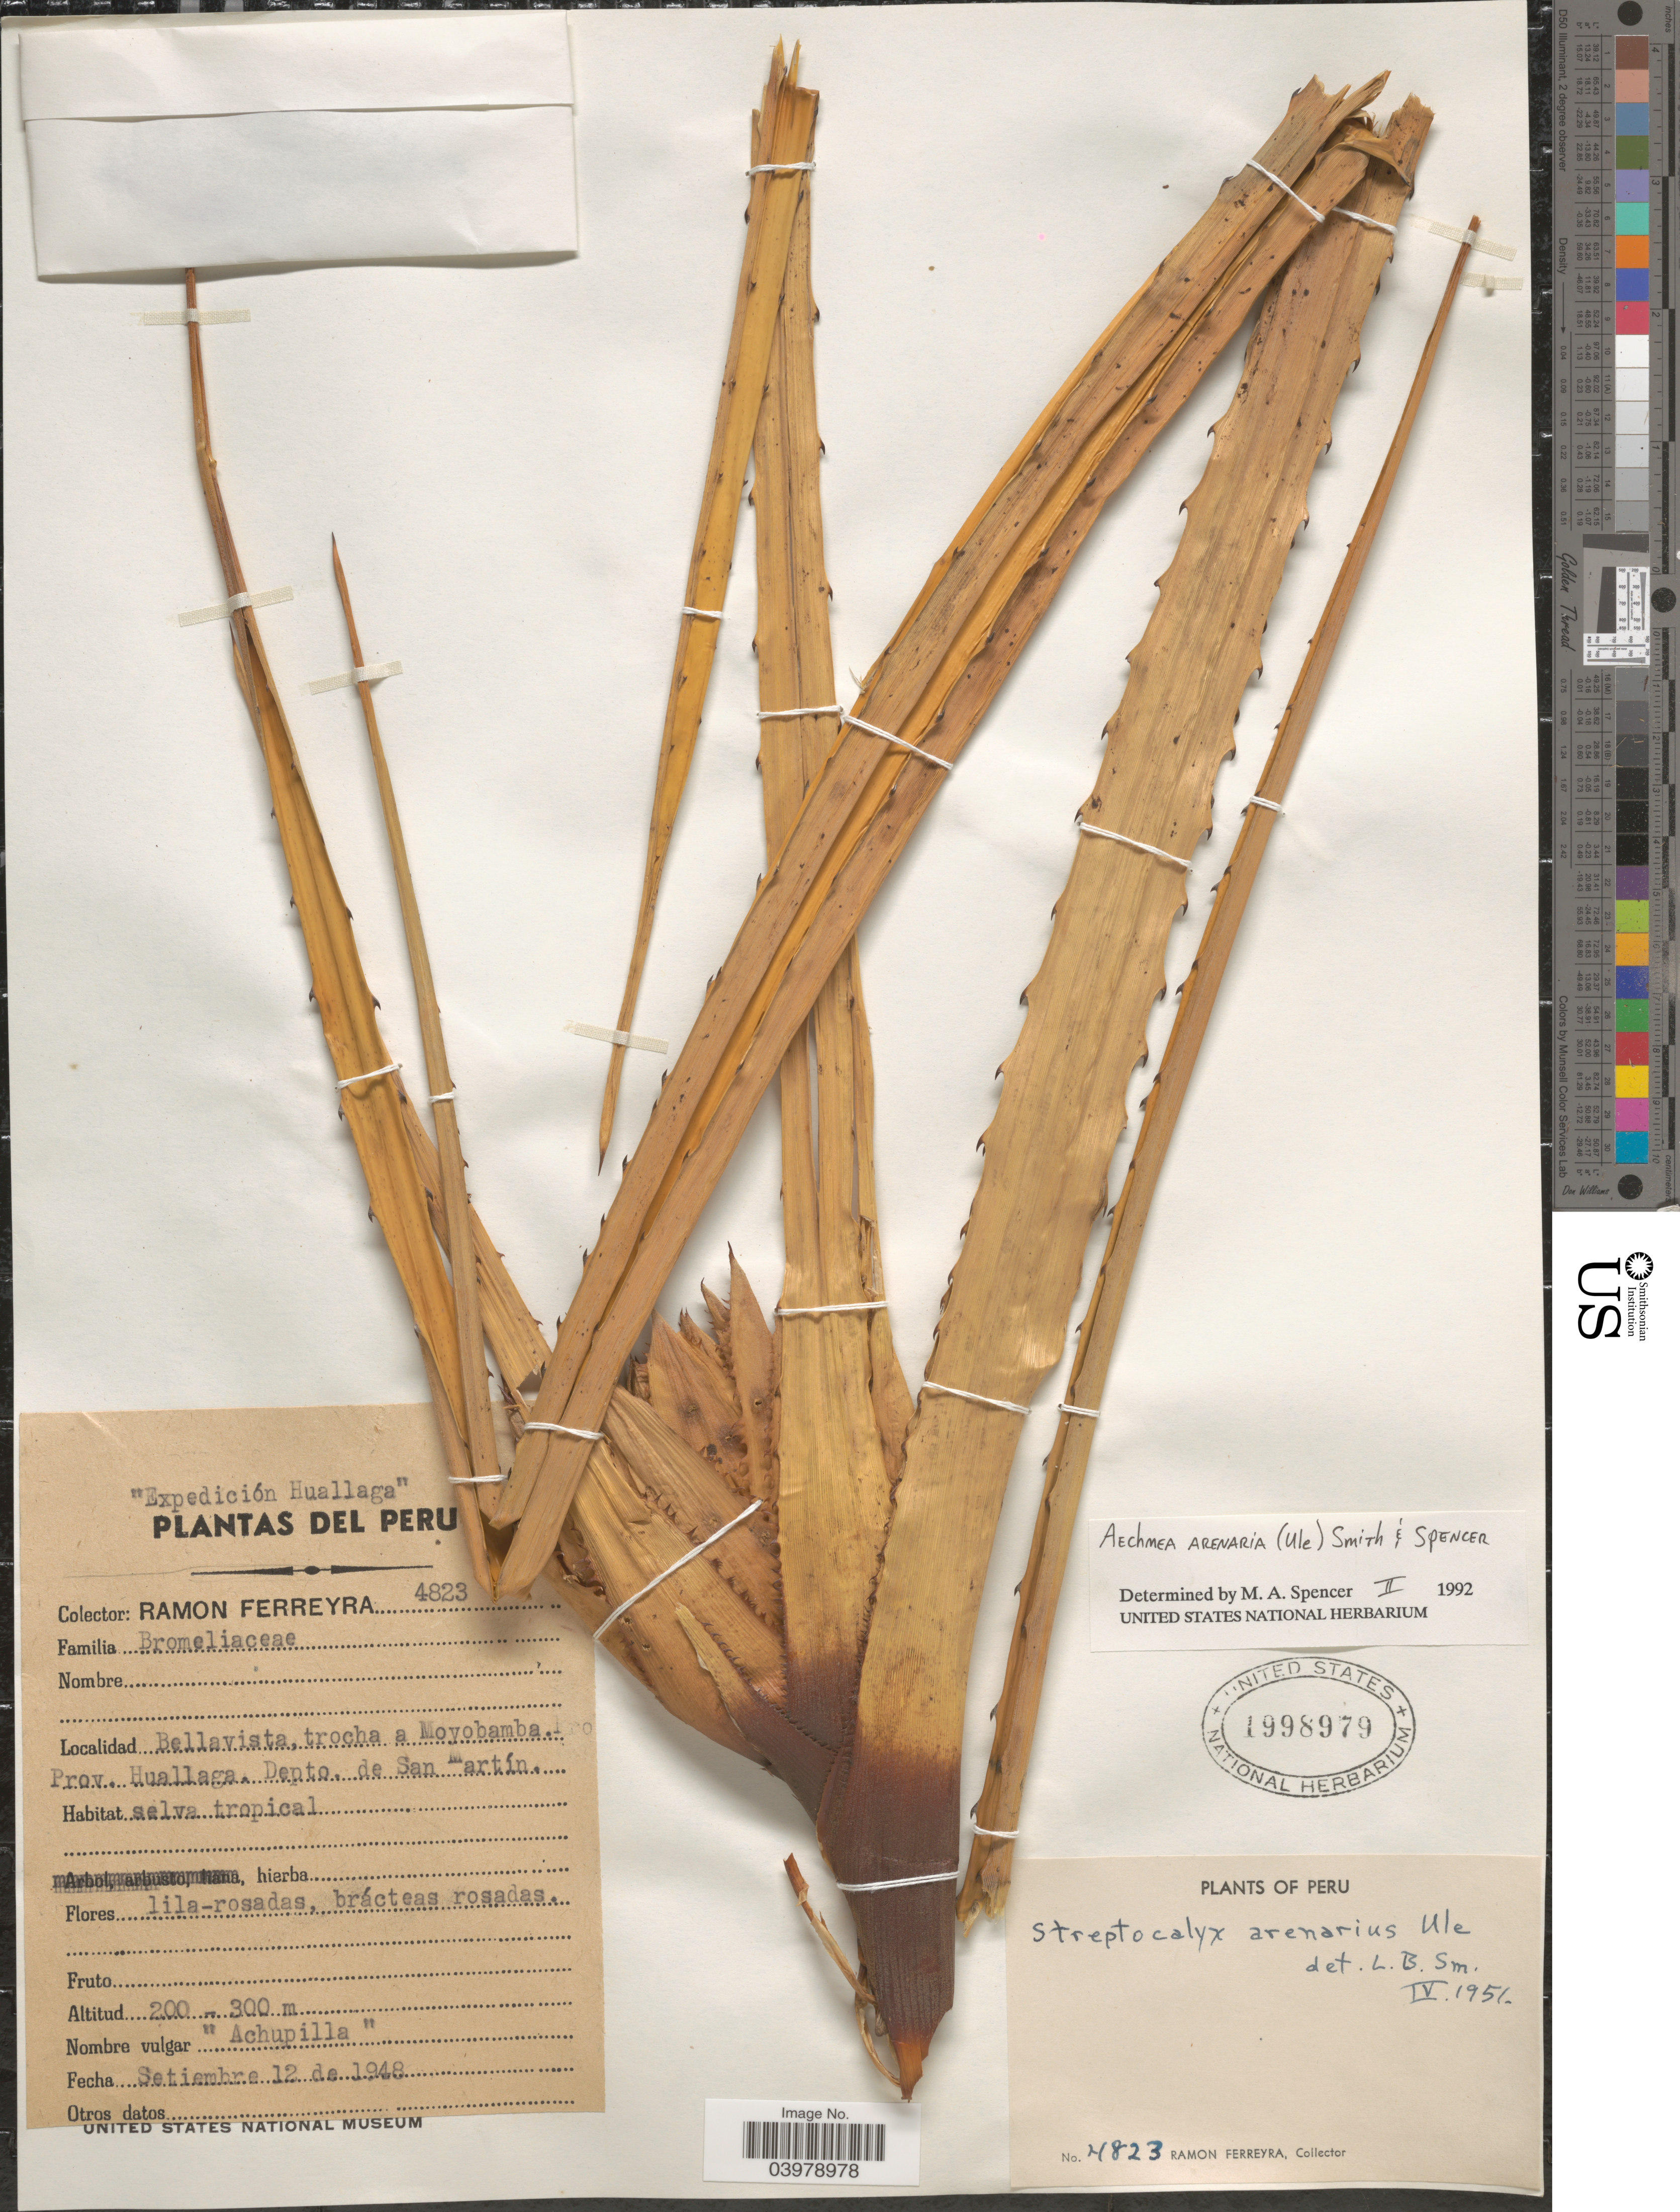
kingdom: Plantae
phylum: Tracheophyta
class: Liliopsida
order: Poales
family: Bromeliaceae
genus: Aechmea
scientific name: Aechmea arenaria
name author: (Ule) L.B. Sm. & M.A. Spencer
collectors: R. A. Ferreyra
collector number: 4823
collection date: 1948-09-12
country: Peru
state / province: San Martín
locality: Bellavista, trocha a Moyobamba. Prov. Huallaga. Depto. de San Martín.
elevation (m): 200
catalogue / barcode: US 1998979